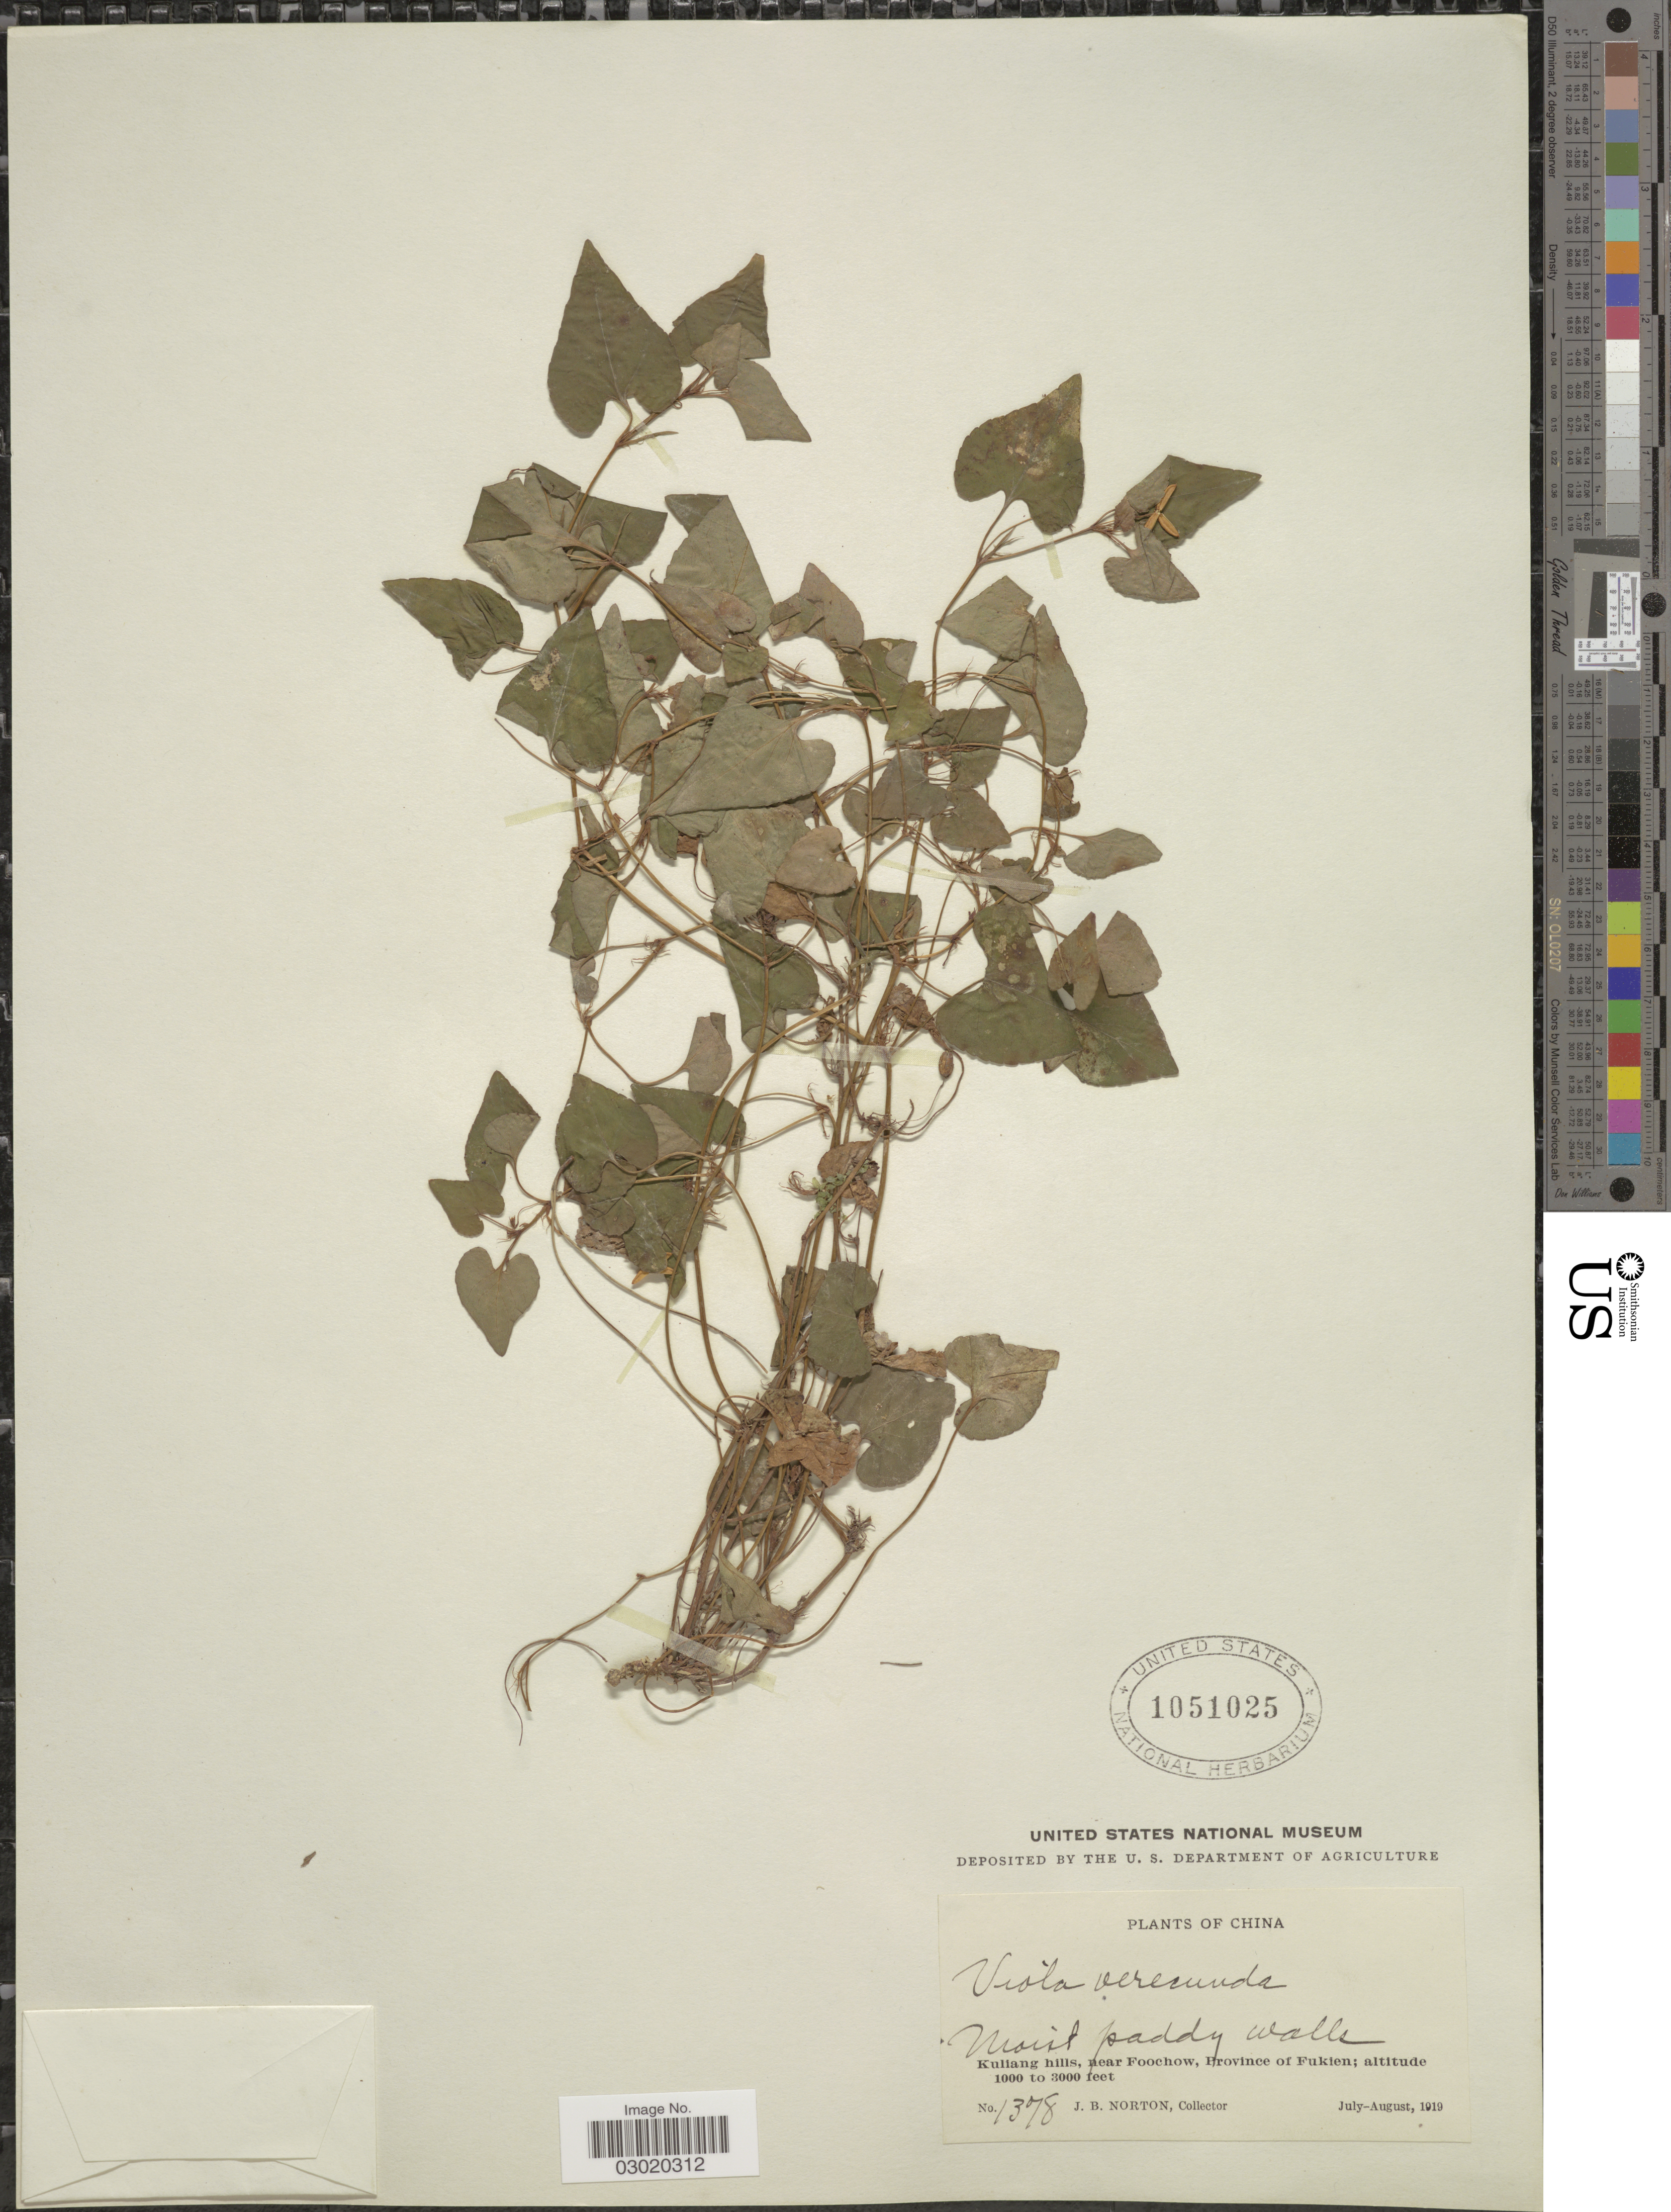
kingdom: Plantae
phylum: Tracheophyta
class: Magnoliopsida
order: Malpighiales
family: Violaceae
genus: Viola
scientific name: Viola verecunda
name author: A. Gray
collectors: J. B. Norton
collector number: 1378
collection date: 1919-07/1919-08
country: China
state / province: Fujian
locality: Kuliang hills, near Foochow, Province of Fukien.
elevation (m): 305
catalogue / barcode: US 1051025